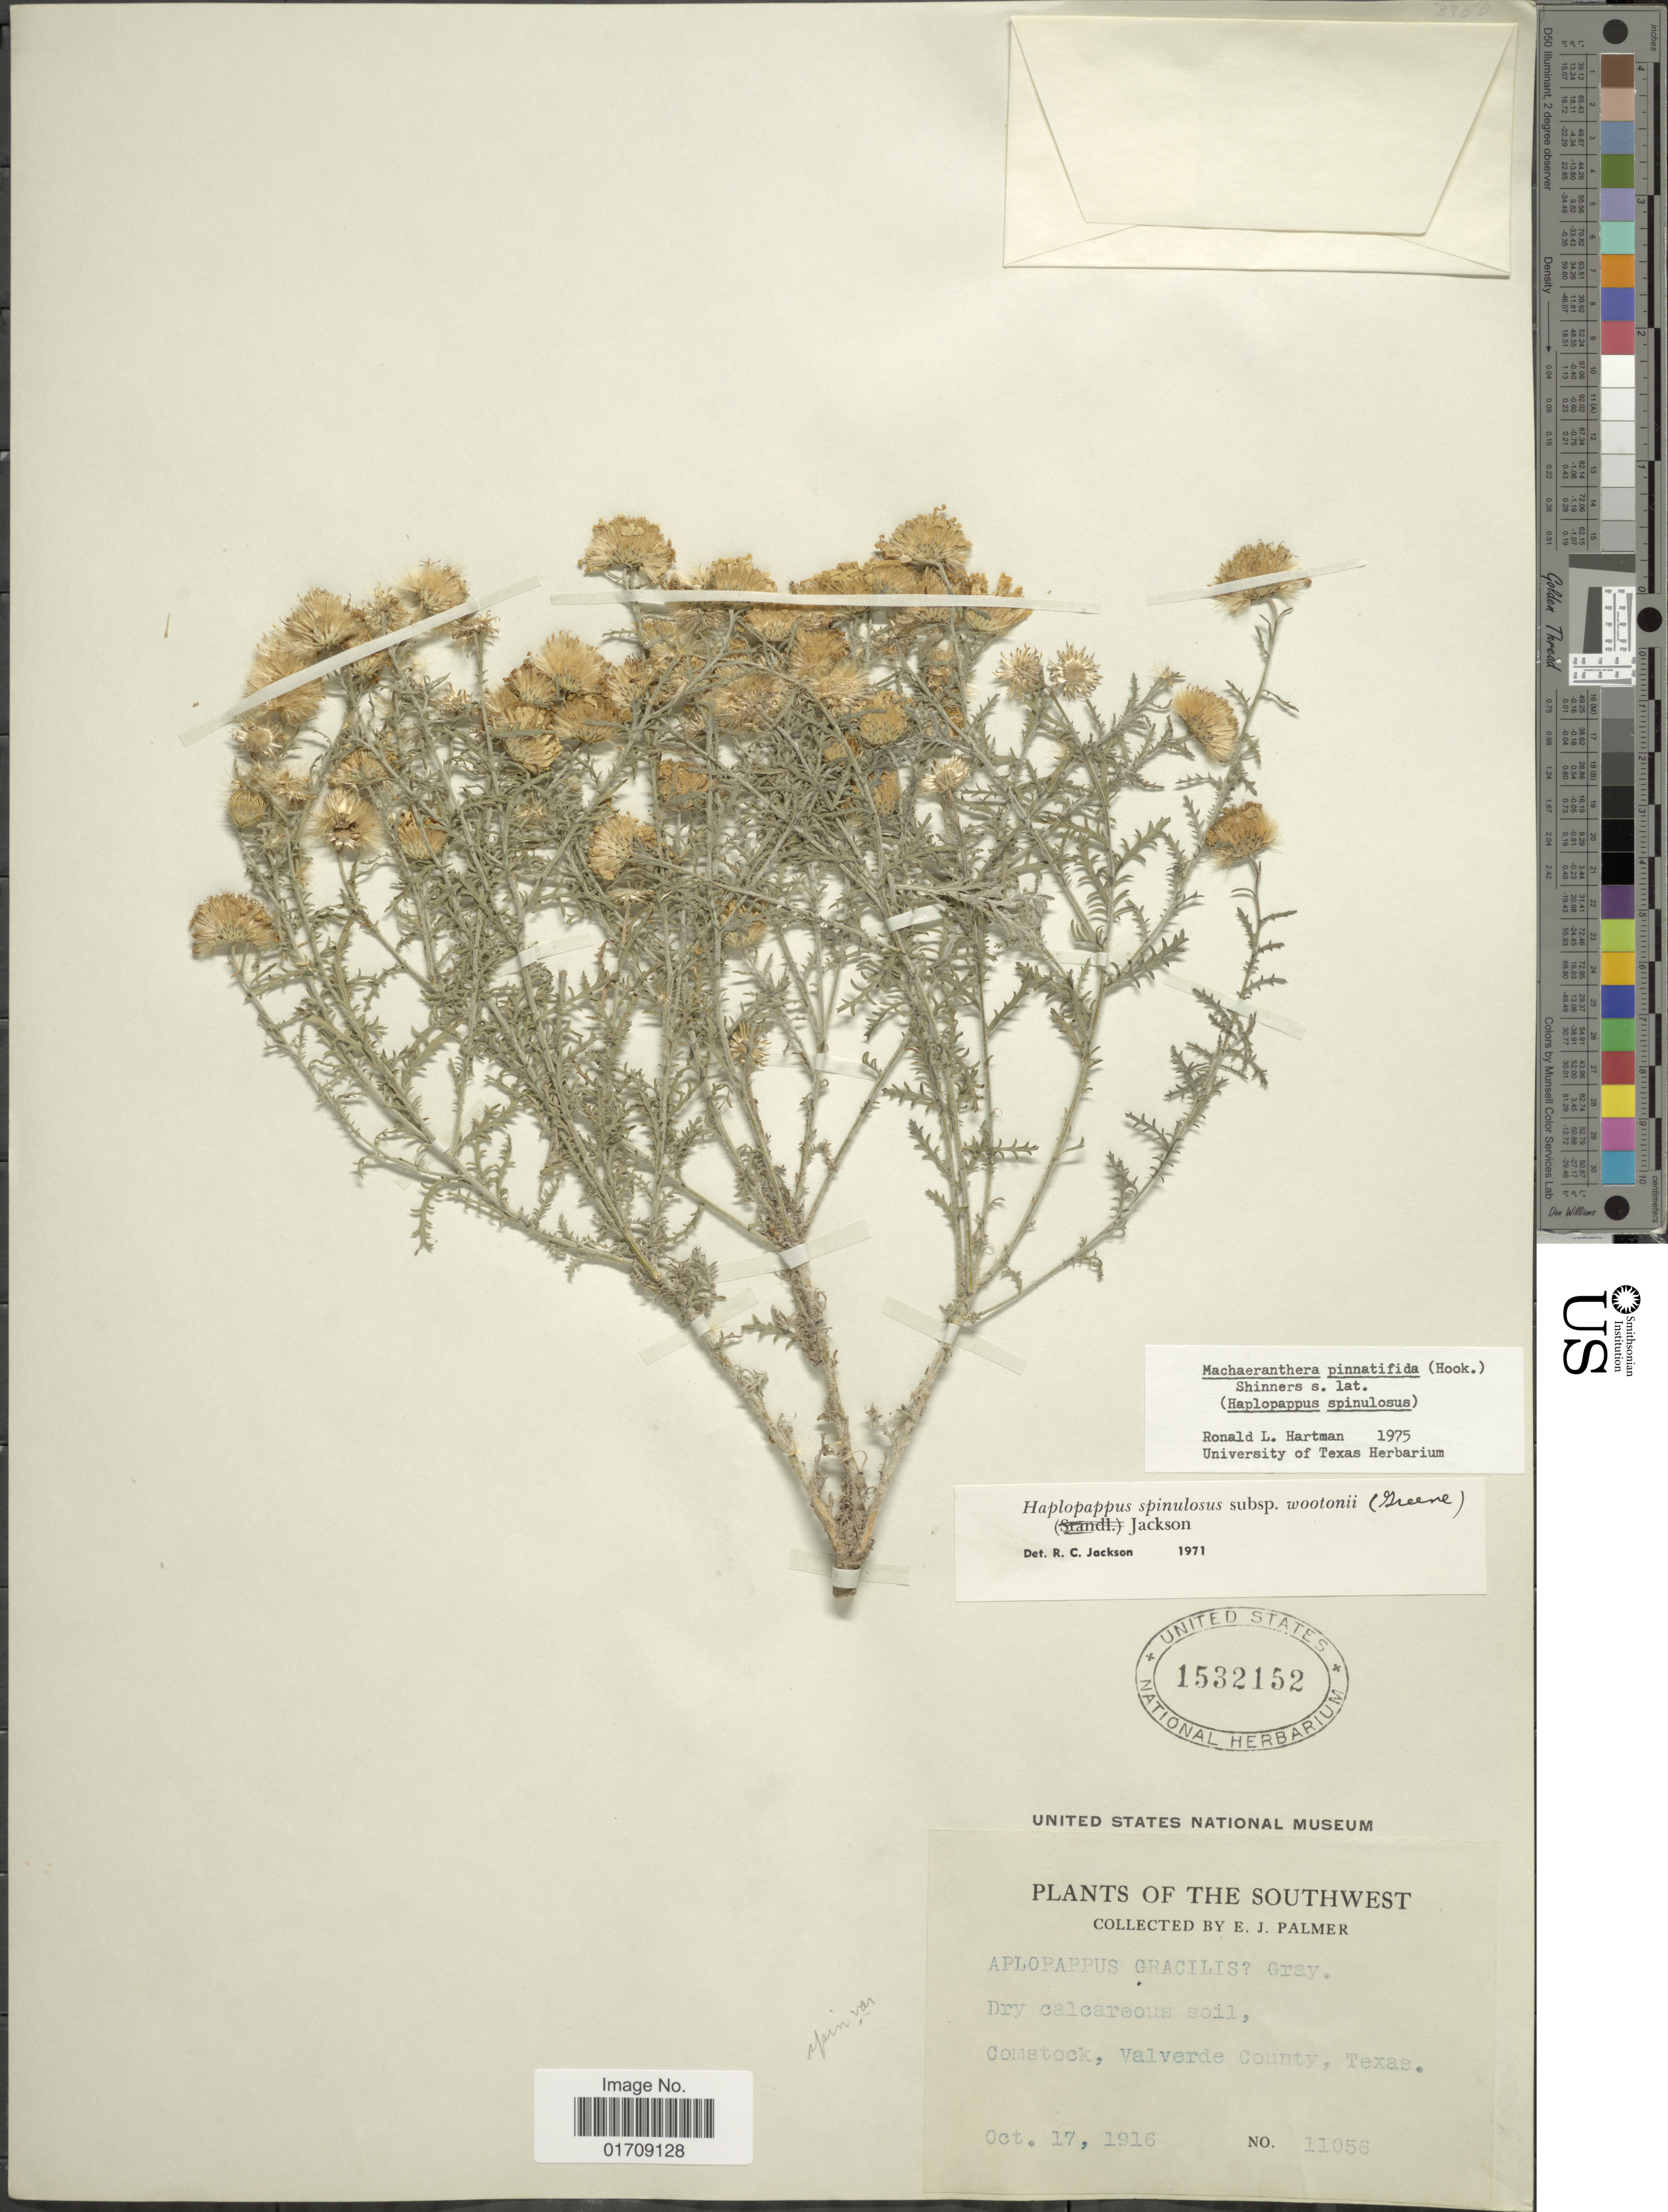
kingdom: Plantae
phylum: Tracheophyta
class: Magnoliopsida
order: Asterales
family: Asteraceae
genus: Machaeranthera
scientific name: Machaeranthera pinnatifida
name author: (Hook.) Shinners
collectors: E. J. Palmer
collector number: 11056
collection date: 1916-10-17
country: United States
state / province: Texas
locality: The Southwest, Comstock, Valverde County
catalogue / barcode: US 1532152